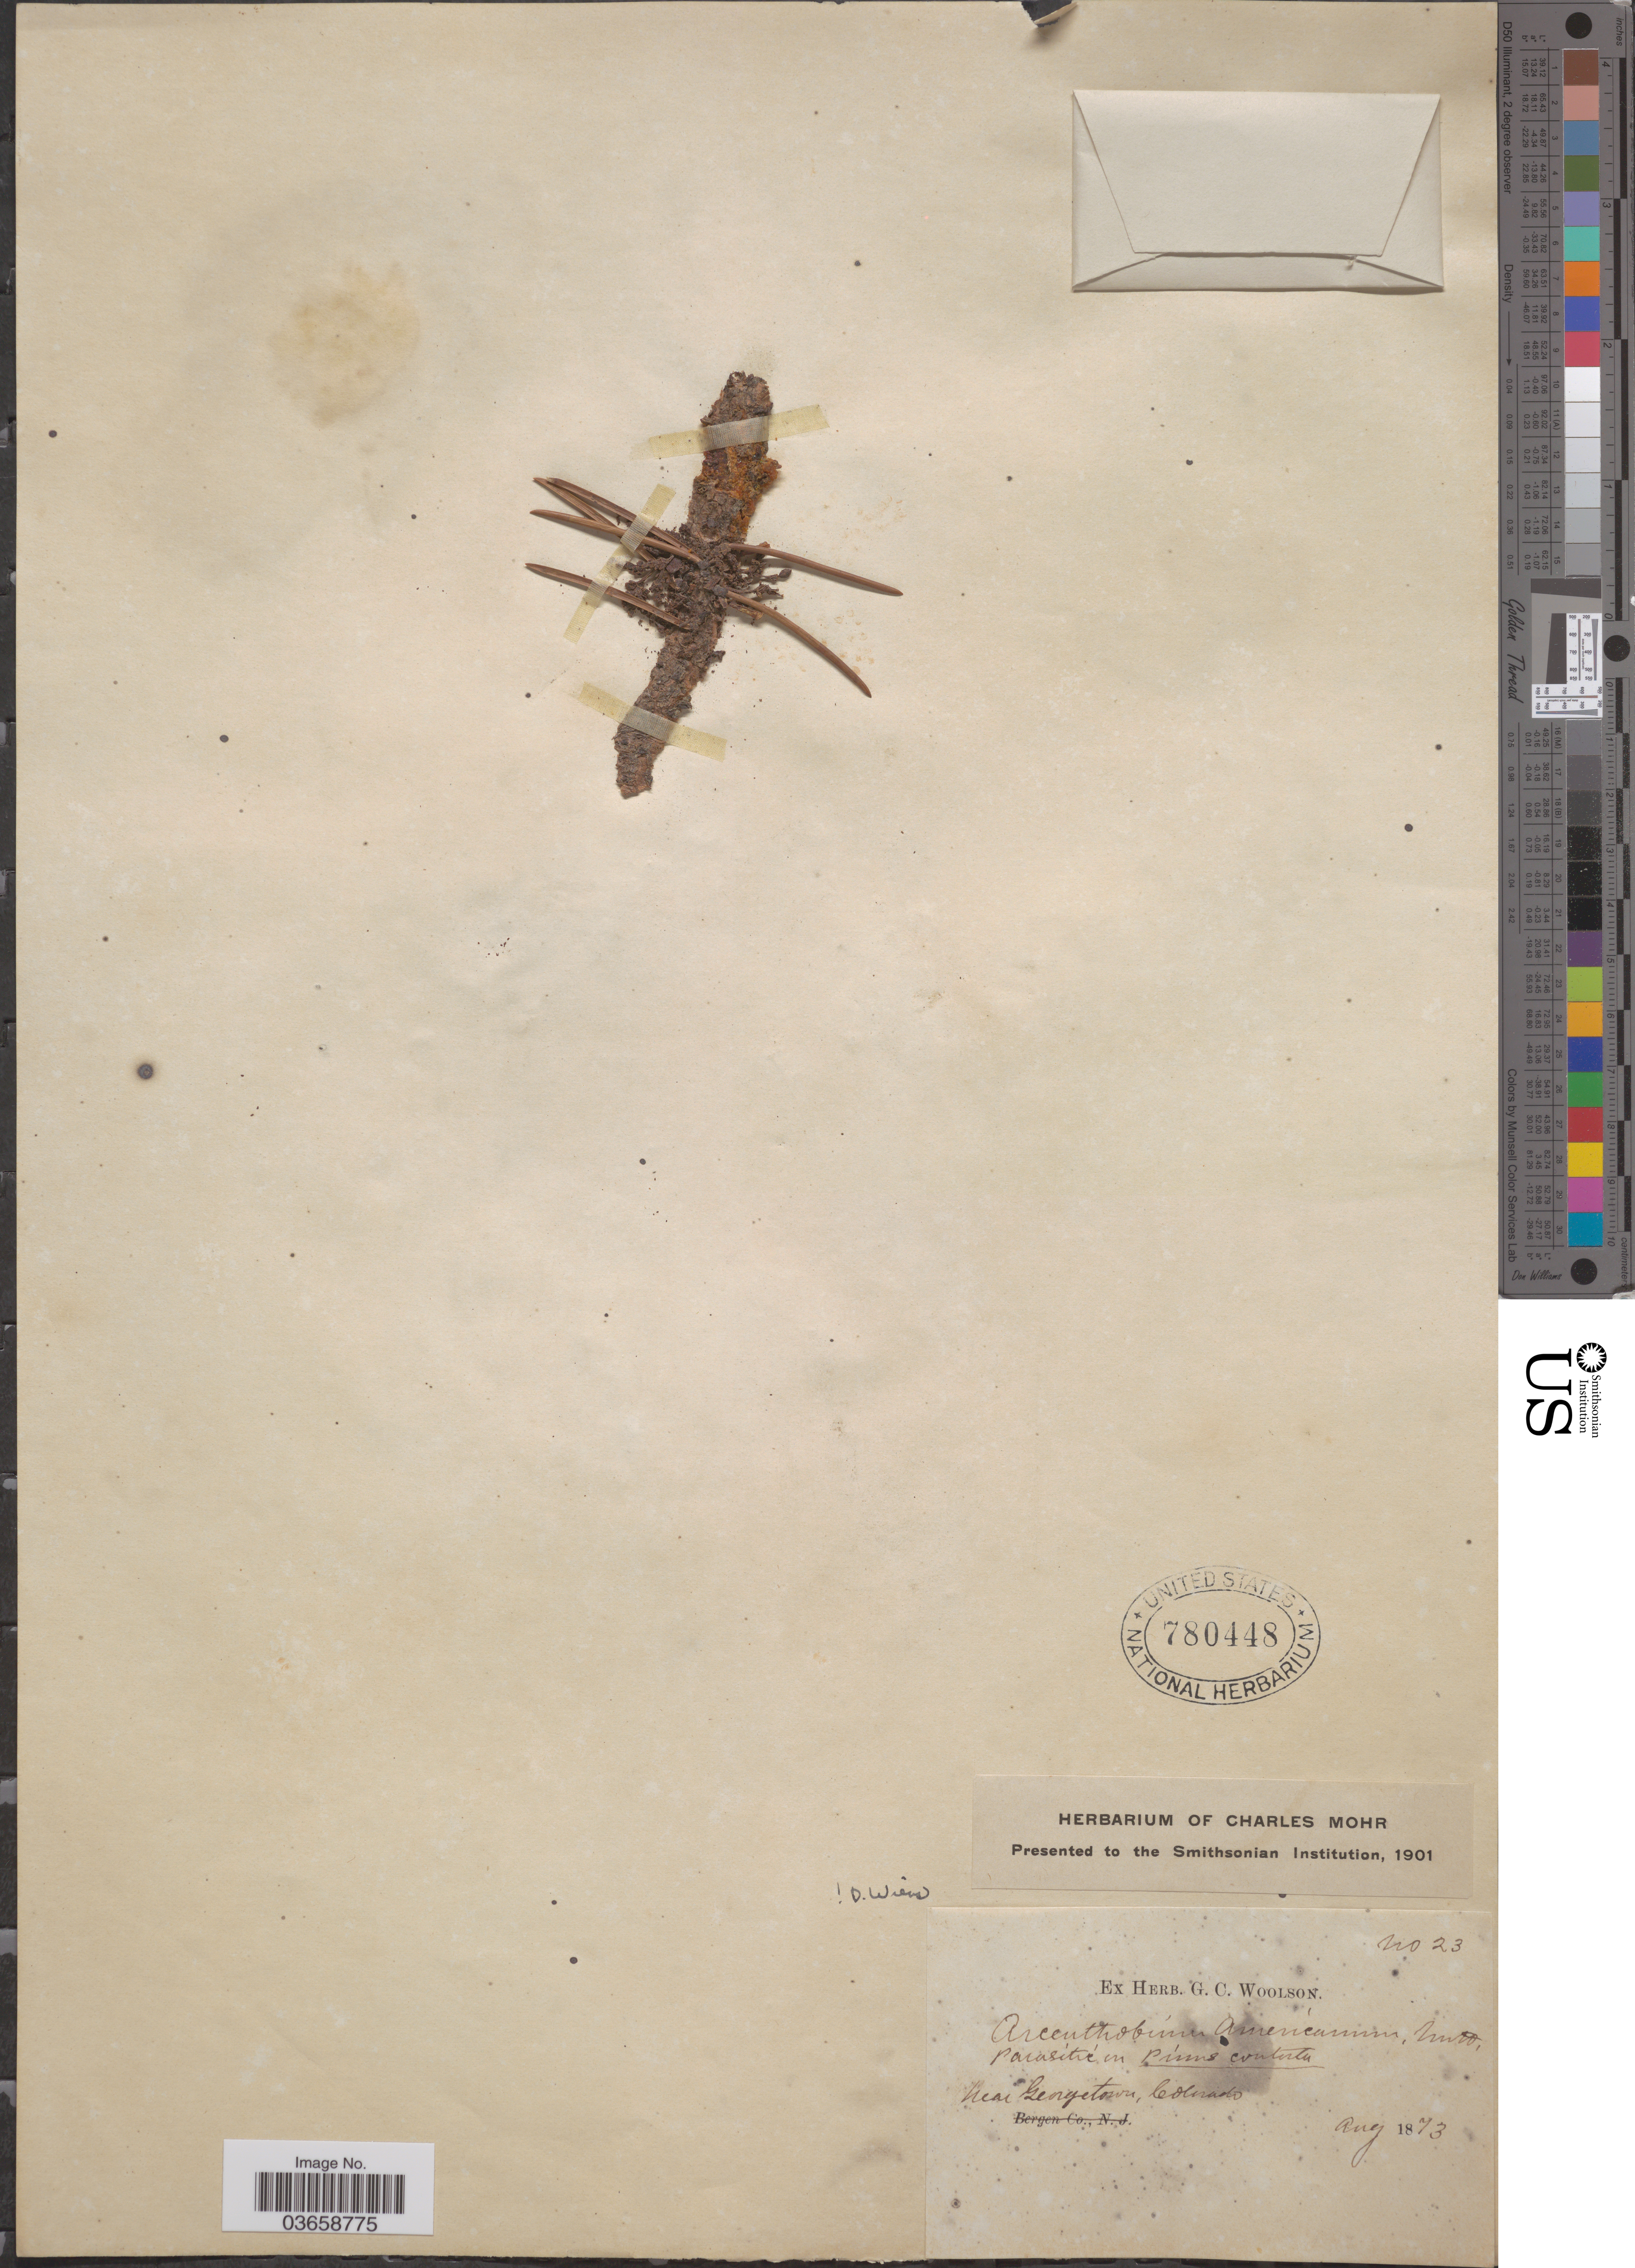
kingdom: Plantae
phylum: Tracheophyta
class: Magnoliopsida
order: Santalales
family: Viscaceae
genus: Arceuthobium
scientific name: Arceuthobium americanum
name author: Nutt. ex A. Gray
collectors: ex herb. G. C. Woolson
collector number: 23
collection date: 1873-08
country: United States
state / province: Colorado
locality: Near Georgetown.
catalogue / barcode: US 780448